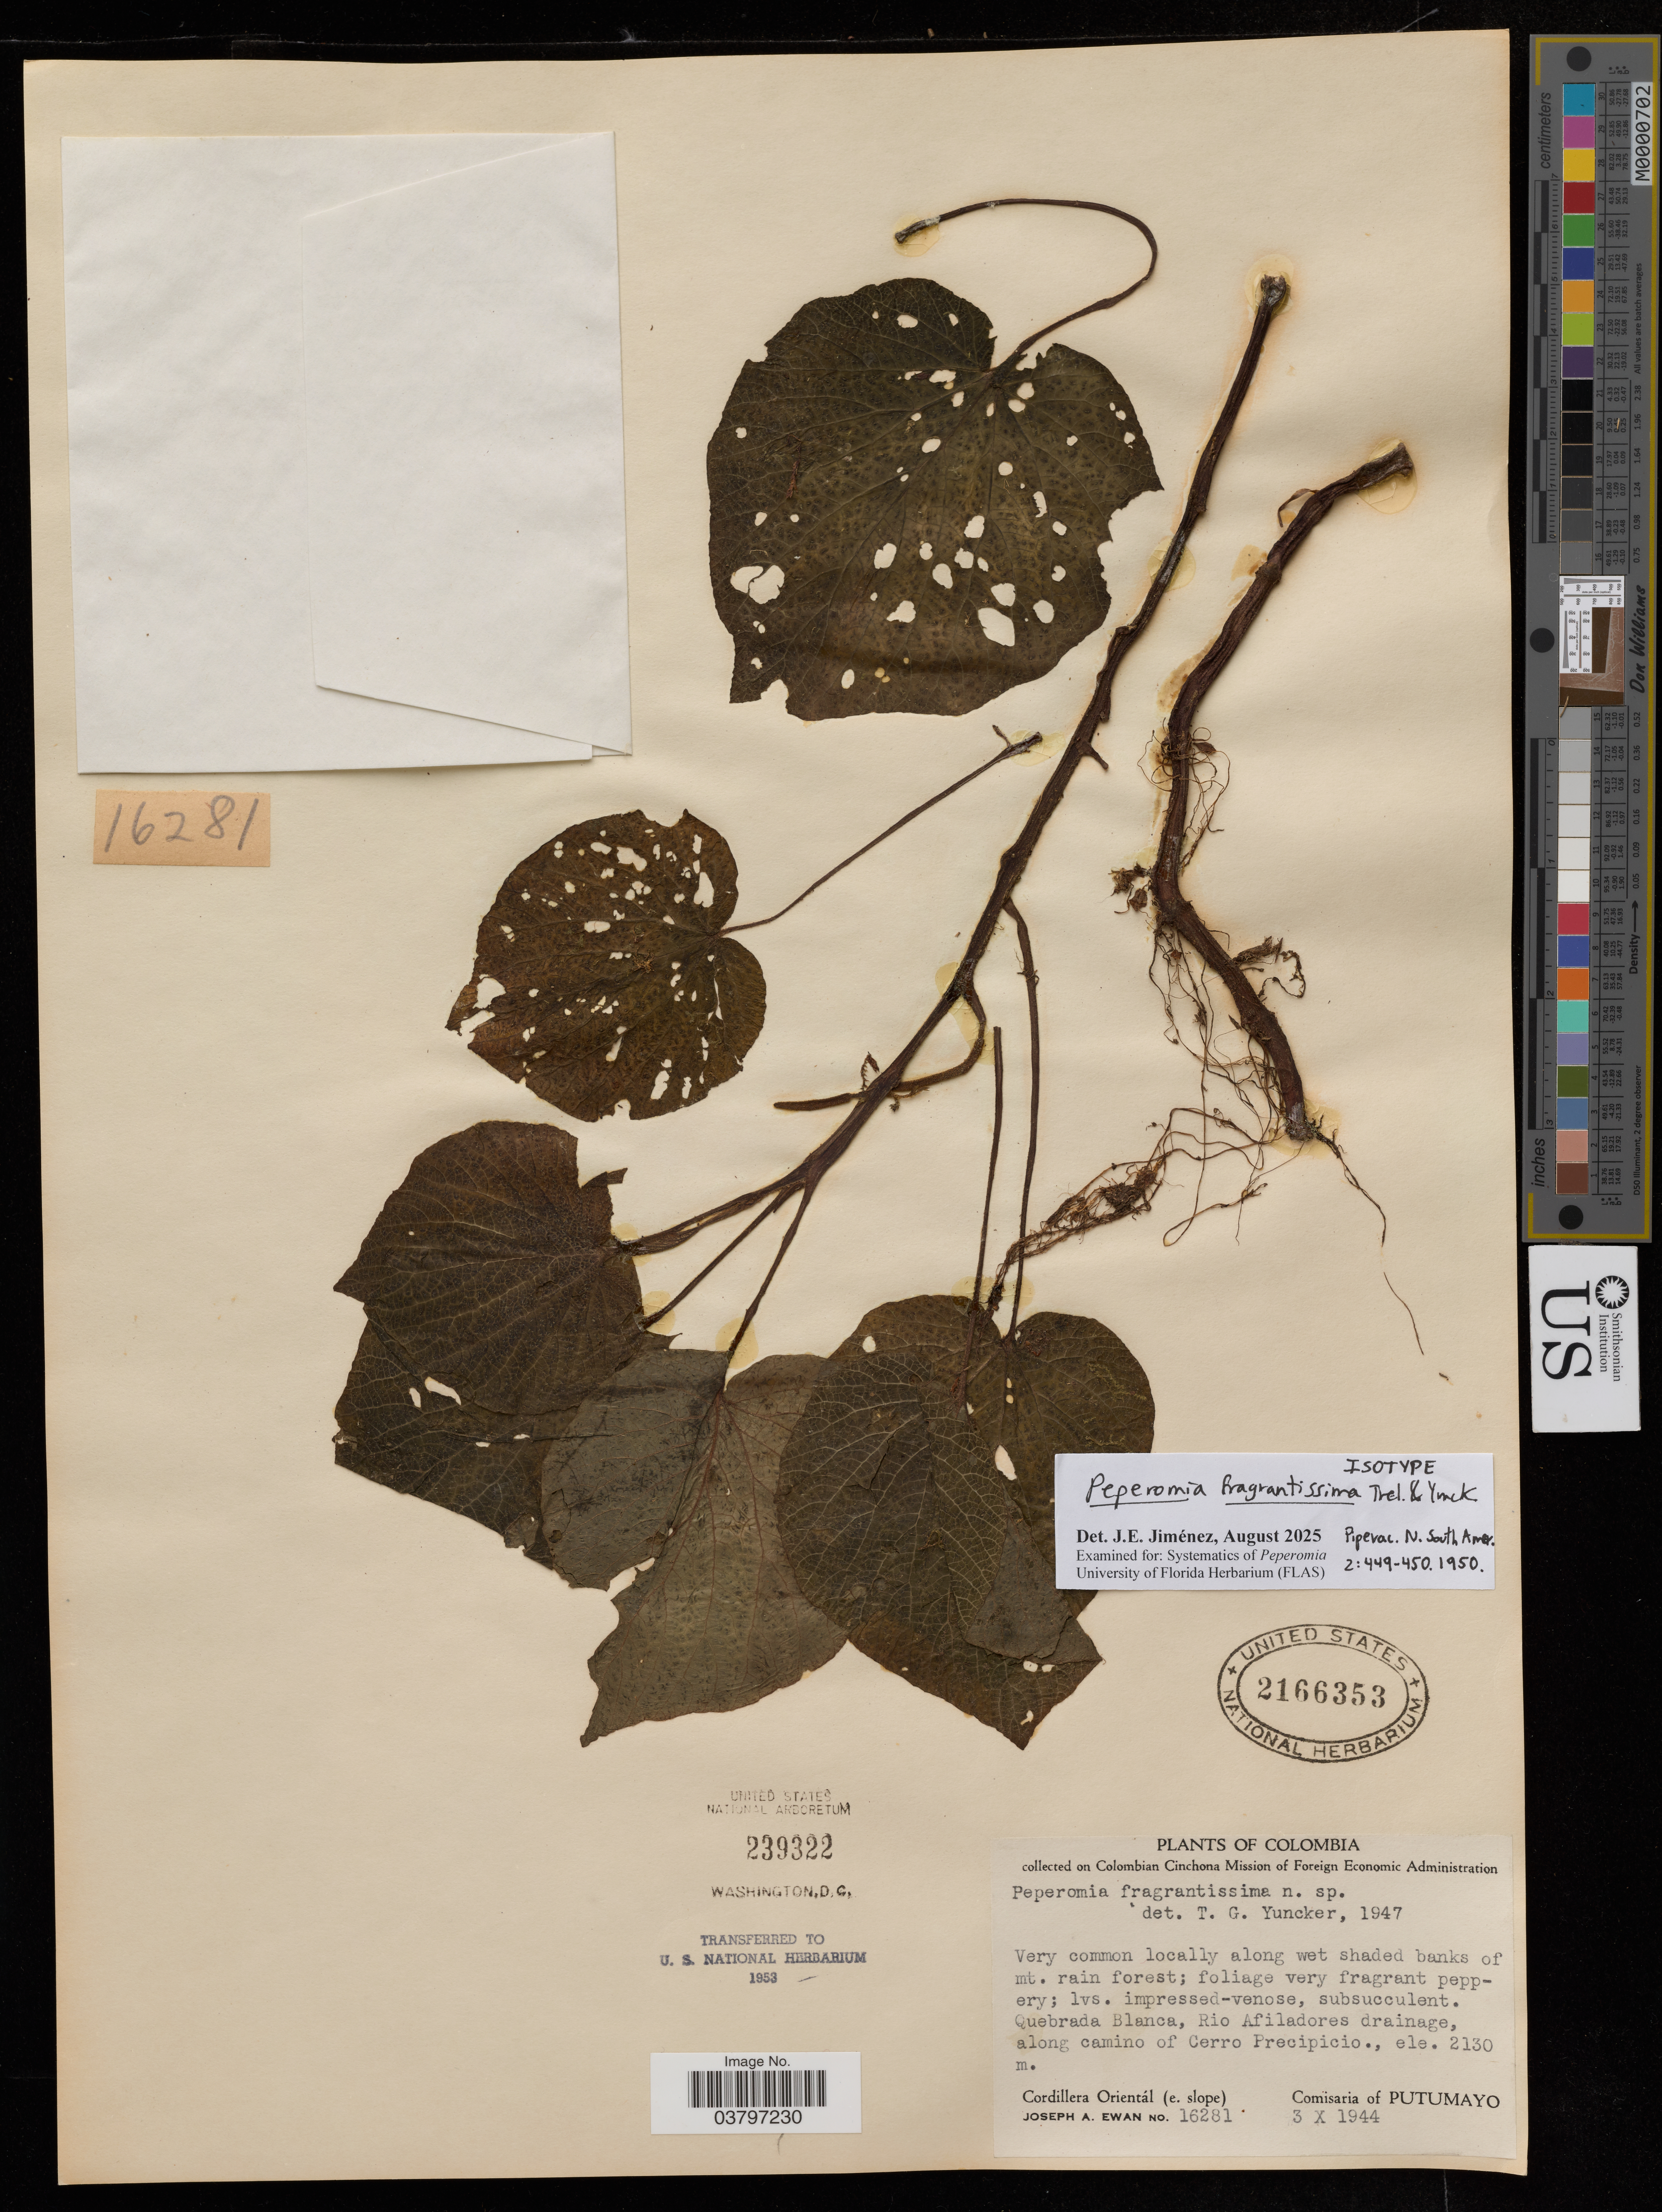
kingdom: Plantae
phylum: Tracheophyta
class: Magnoliopsida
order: Piperales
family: Piperaceae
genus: Peperomia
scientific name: Peperomia fragrantissima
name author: Trel. & Yunck.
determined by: Jiménez, José Estaban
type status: Isotype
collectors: J. A. Ewan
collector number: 16281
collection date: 1944-10-03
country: Colombia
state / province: Putumayo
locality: Along wet shaded banks of mt. rain forest; Quebrada Blanca, Rio Afiladores drainage, along camino of Cerro Precipicio. Cordillera Oriental (e.slope). comisaria of Putumayo.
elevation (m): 2130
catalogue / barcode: US 2166353